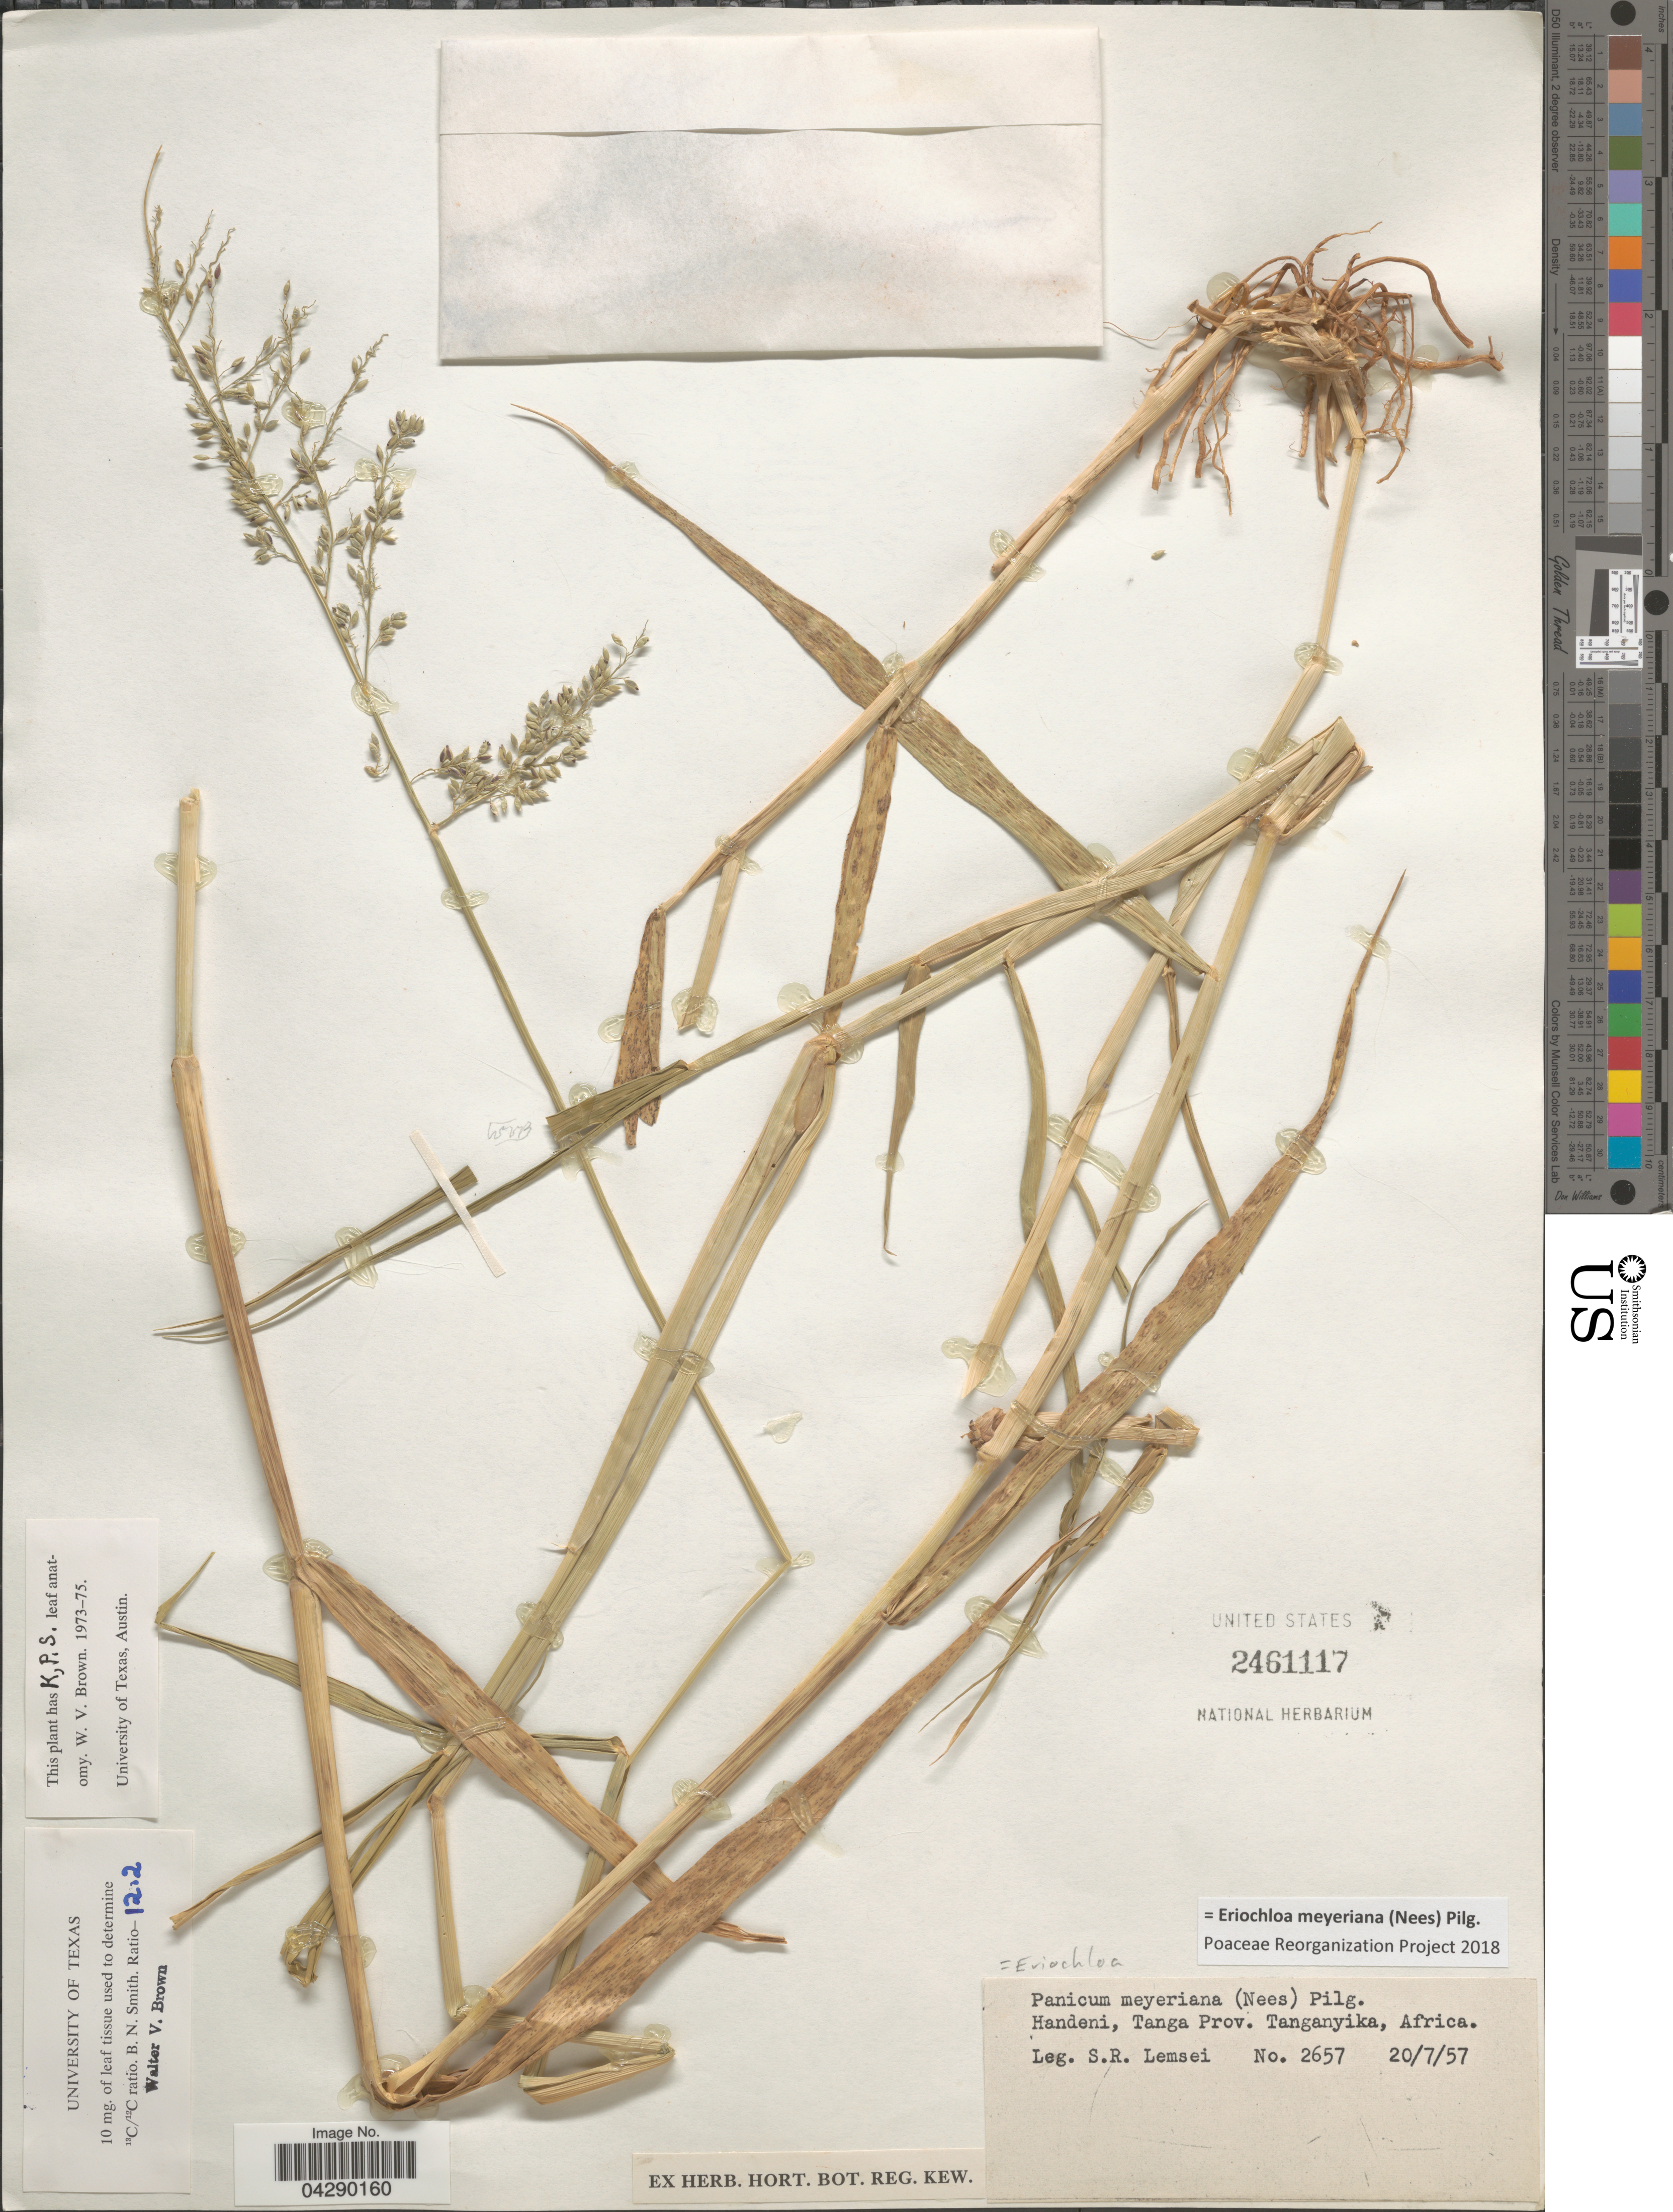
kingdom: Plantae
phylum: Tracheophyta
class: Liliopsida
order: Poales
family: Poaceae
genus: Eriochloa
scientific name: Eriochloa meyeriana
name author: (Nees) Pilg.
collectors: S. Lemsei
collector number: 2657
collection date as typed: Transcribed d/m/y: 20/7/57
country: Tanzania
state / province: Tanga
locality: Handeni, Tanga Prov. Tanganyika.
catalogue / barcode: US 2461117